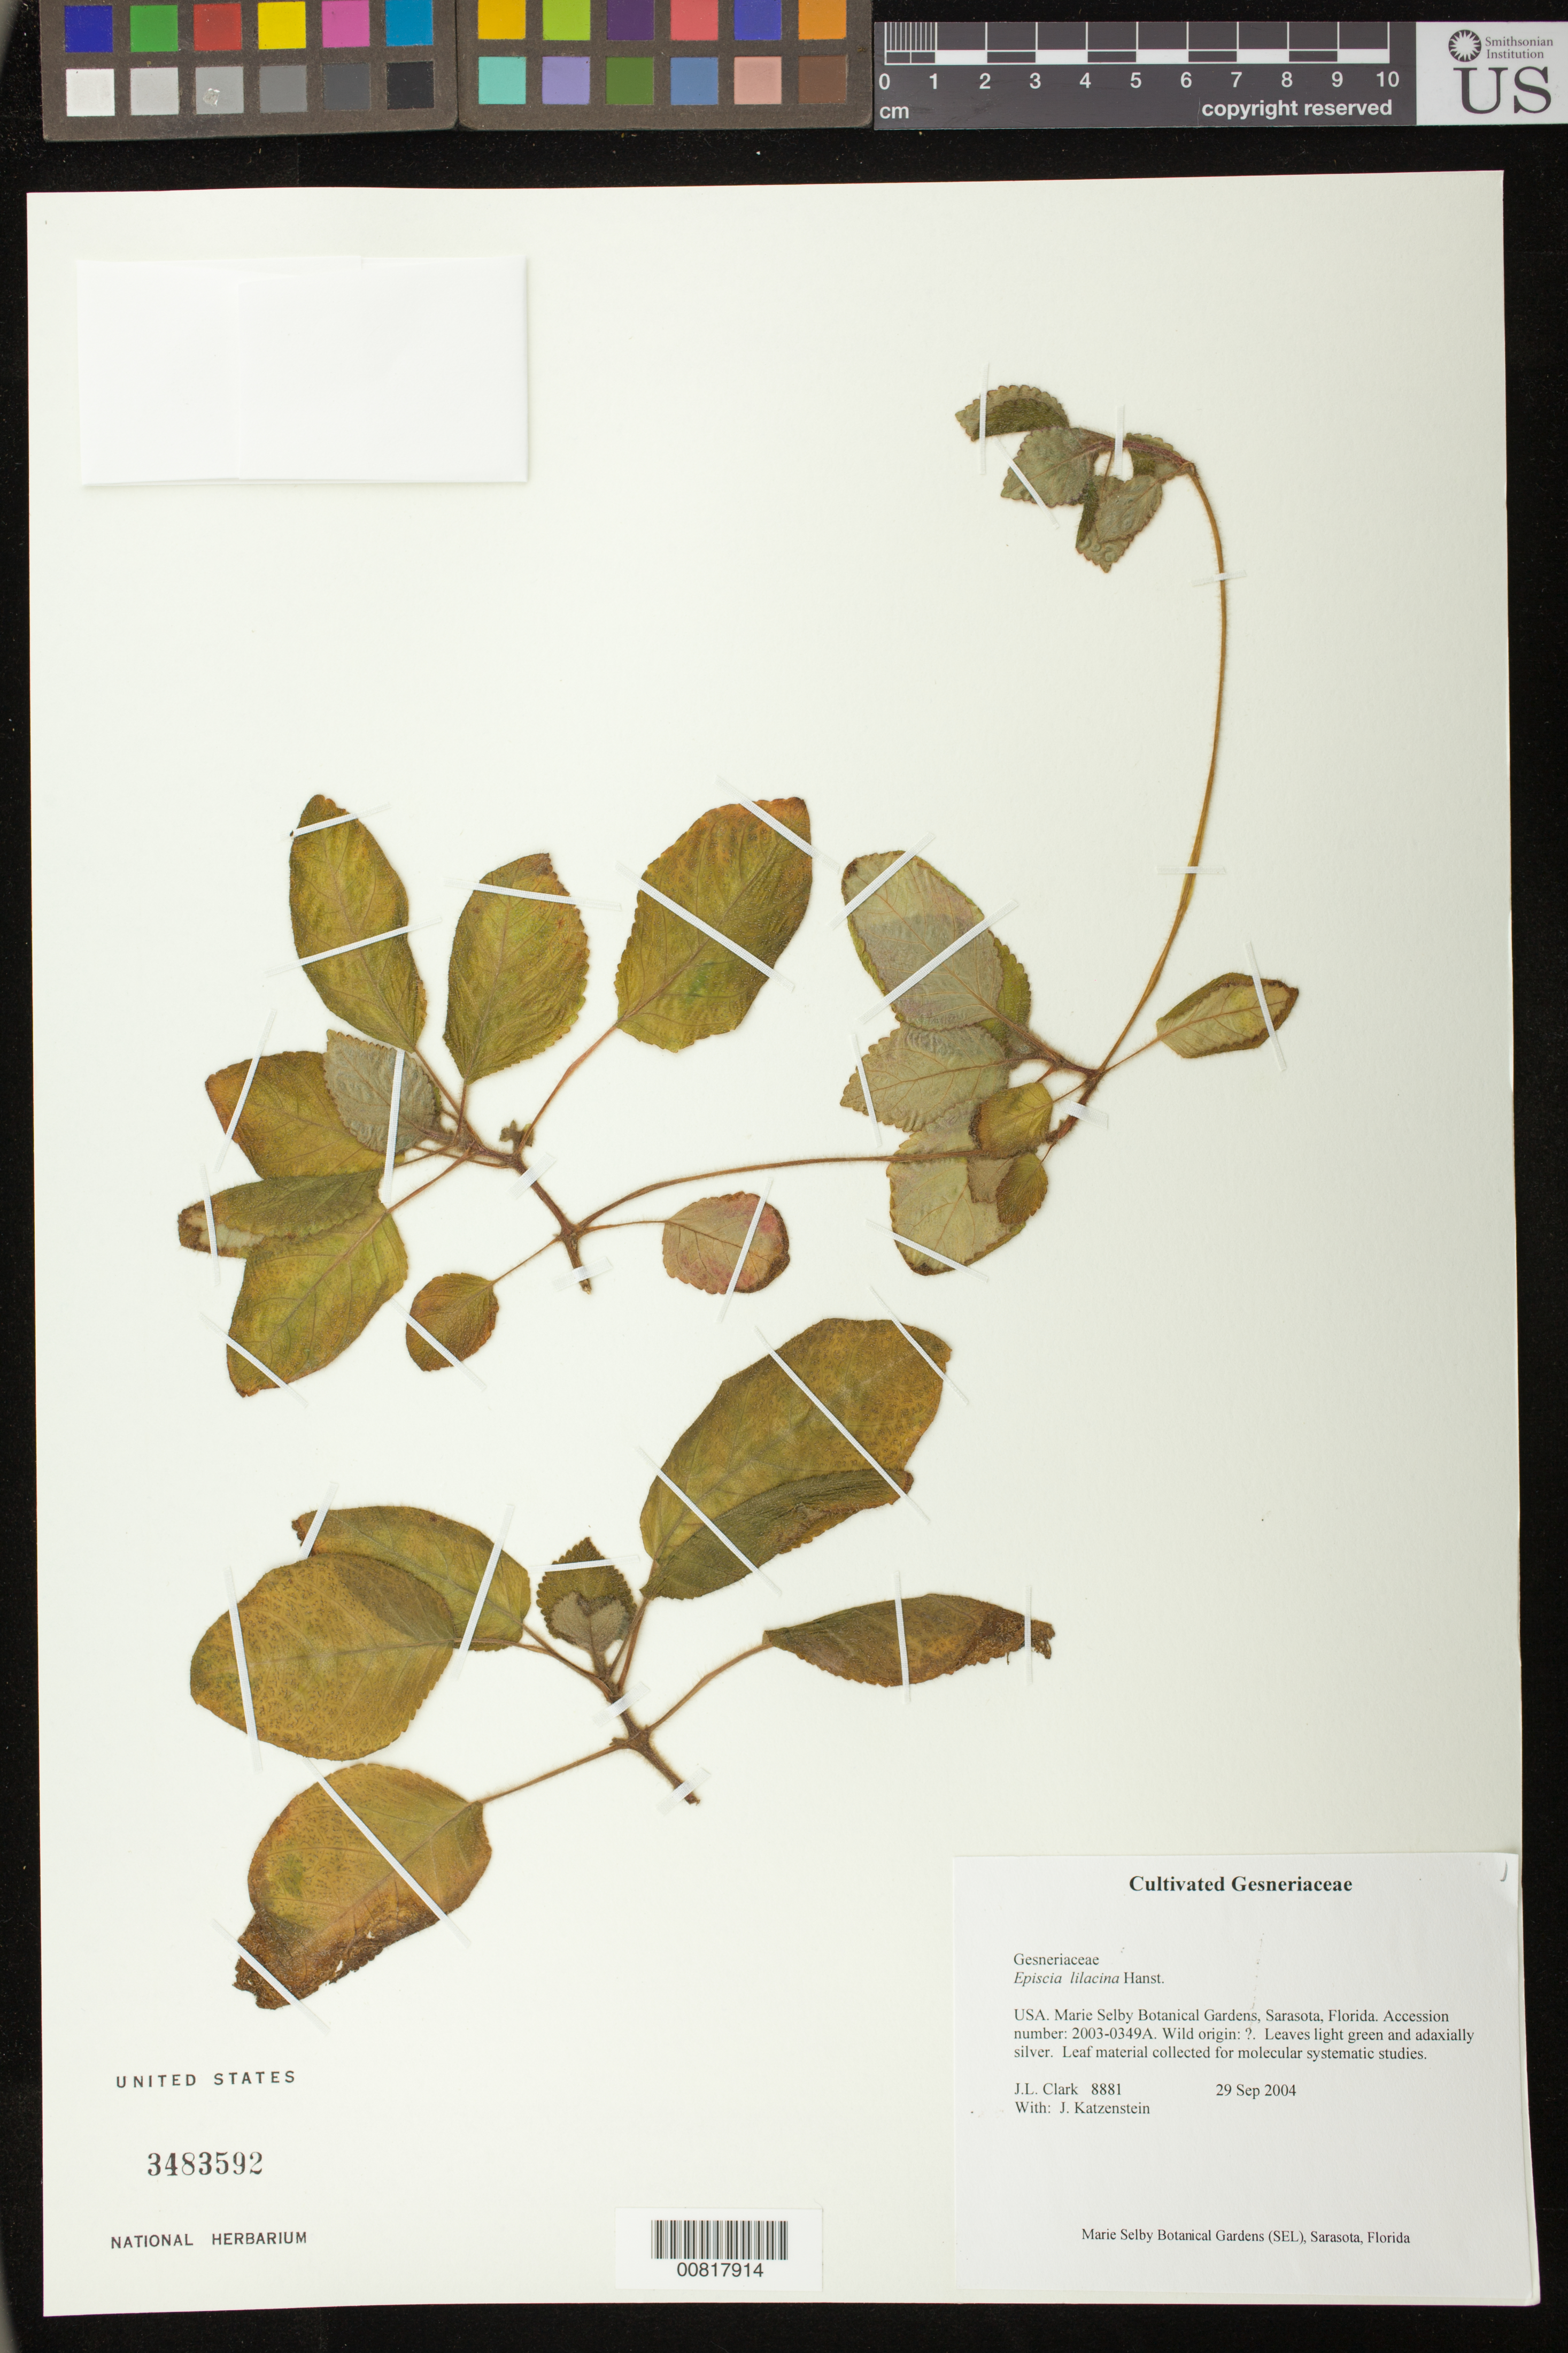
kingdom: Plantae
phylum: Tracheophyta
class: Magnoliopsida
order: Lamiales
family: Gesneriaceae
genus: Episcia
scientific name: Episcia lilacina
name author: Hanst.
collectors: J. L. Clark & J. Katzenstein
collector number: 8881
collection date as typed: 29 Sep 2004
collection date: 2004-09-29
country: United States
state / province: Florida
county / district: Sarasota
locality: Marie Selby Botanical Gardens, Sarasota, Florida.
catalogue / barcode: US 3483592